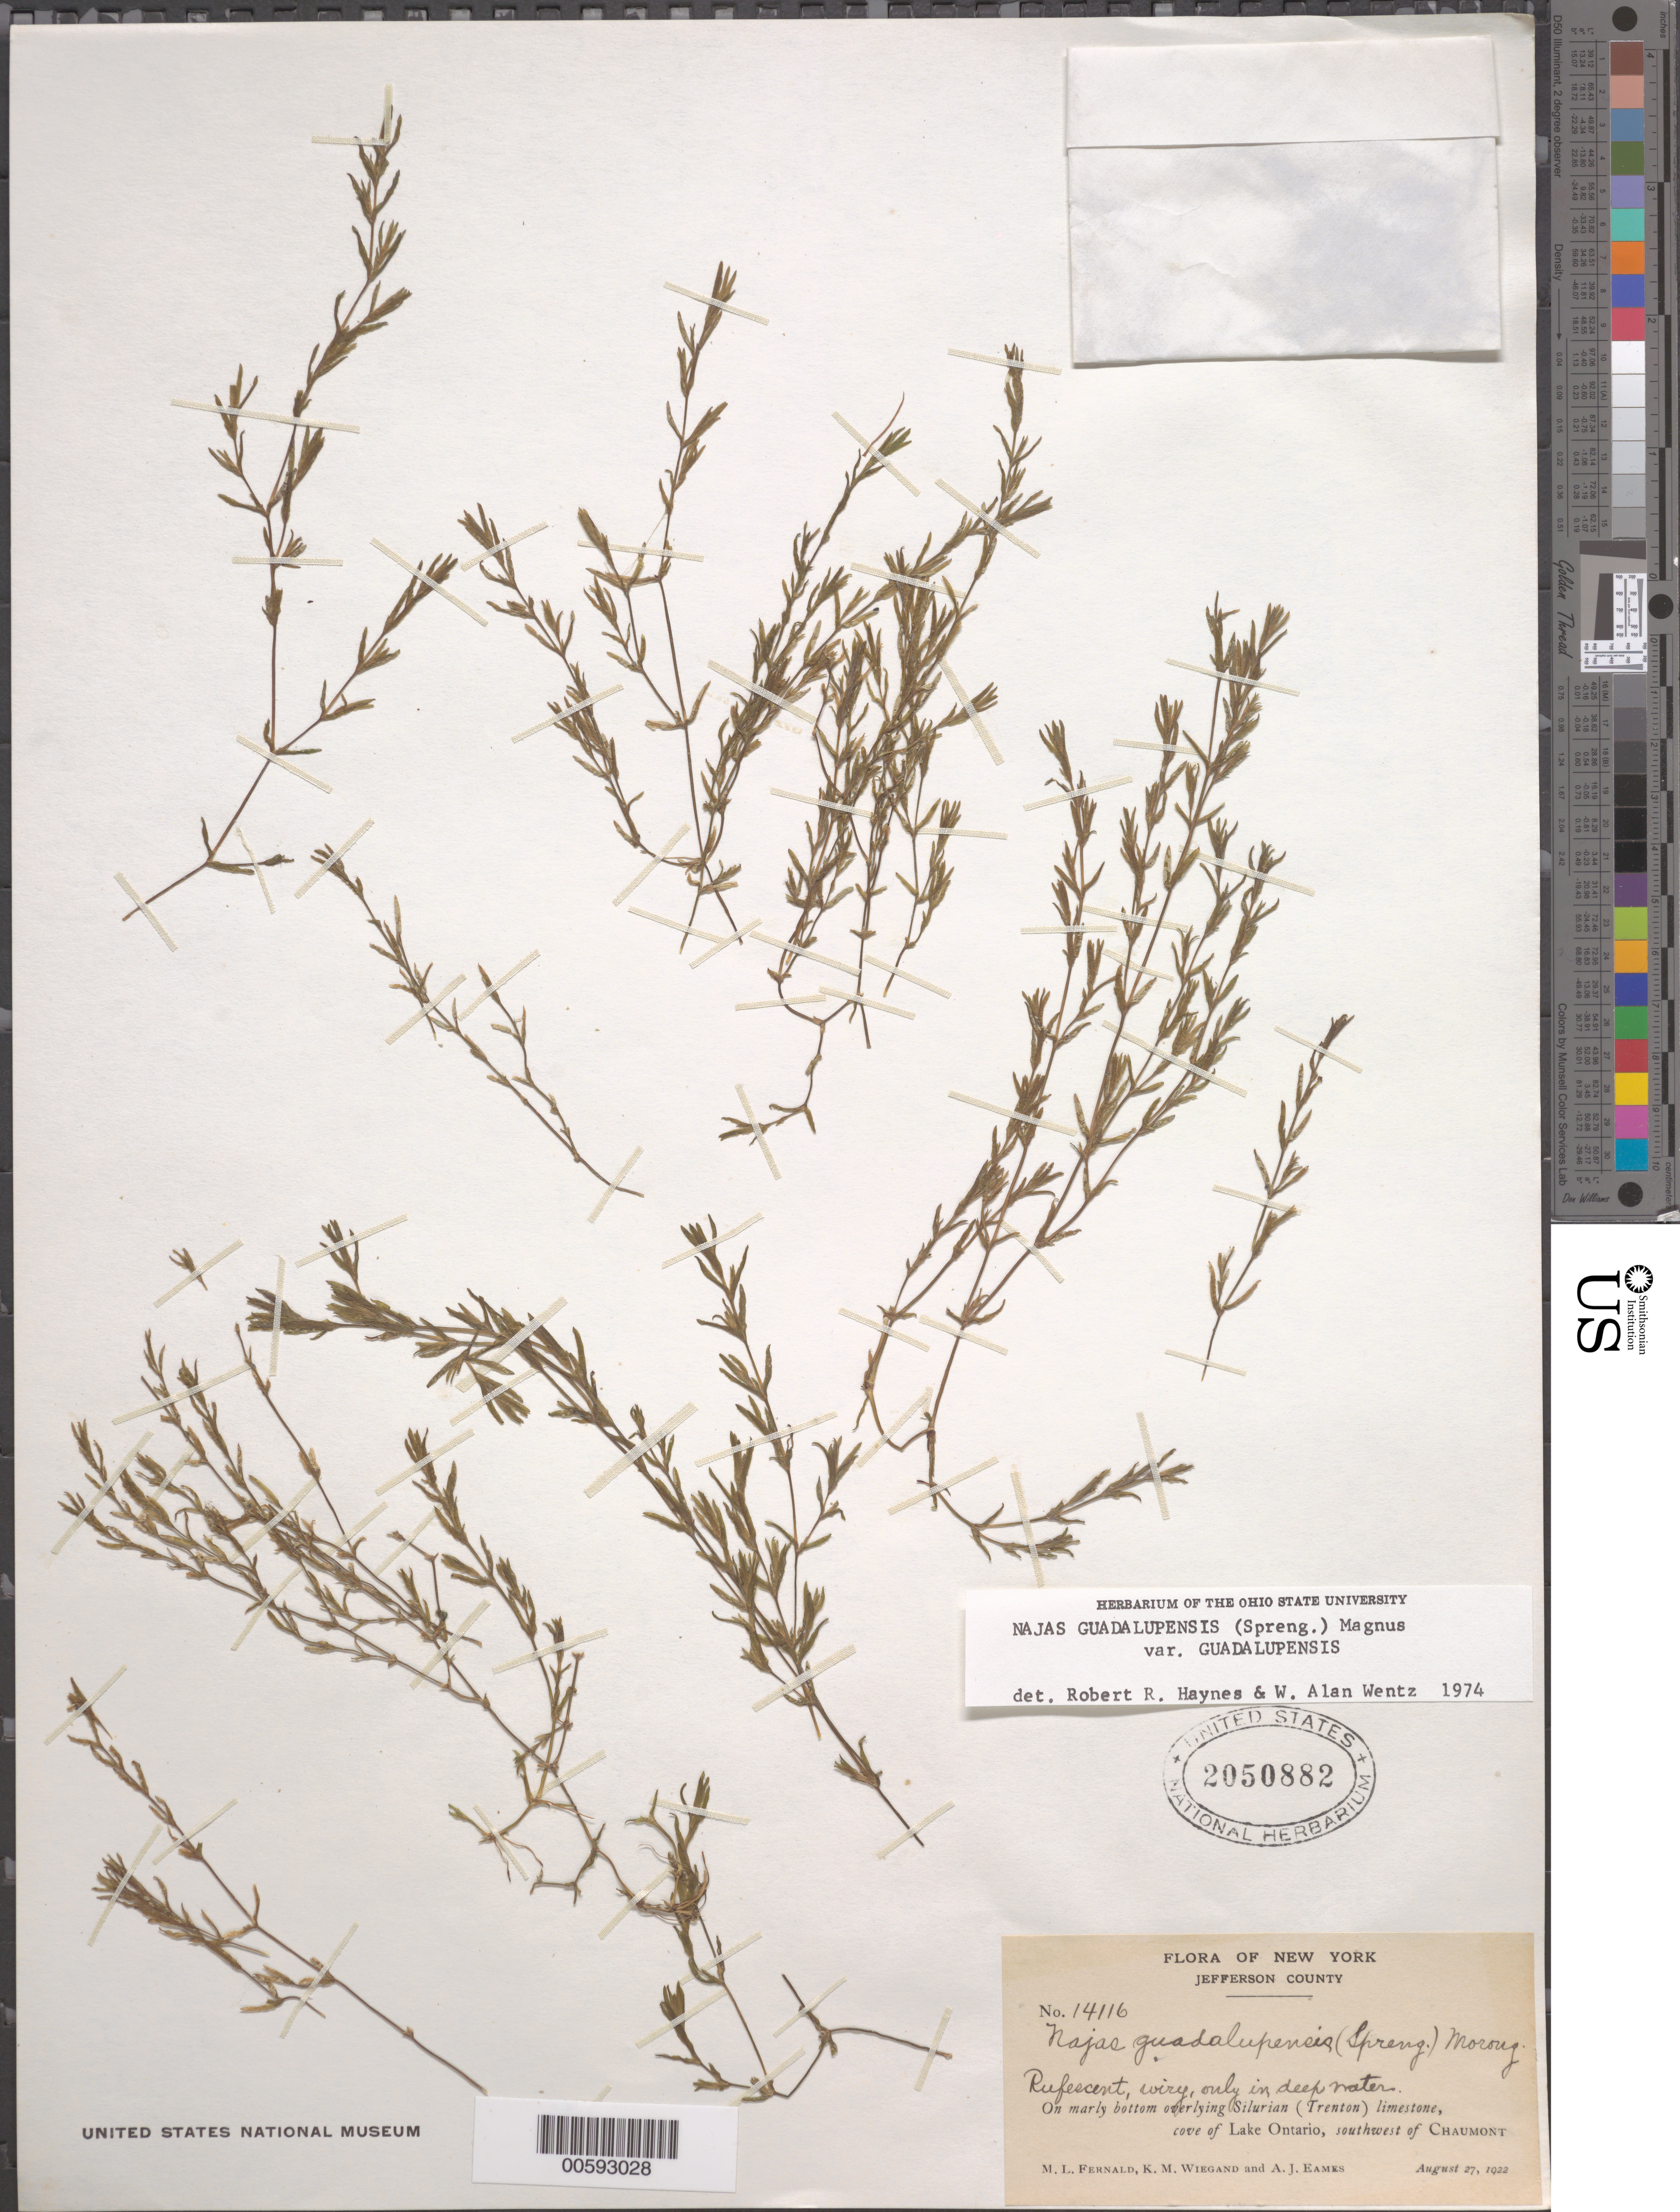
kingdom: Plantae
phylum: Tracheophyta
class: Liliopsida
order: Alismatales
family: Hydrocharitaceae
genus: Najas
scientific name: Najas guadalupensis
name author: (Spreng.) Magnus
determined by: Haynes, R. R.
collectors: M. L. Fernald, K. M. Wiegand & A. J. Eames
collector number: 14116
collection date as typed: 27 Aug 1922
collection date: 1922-08-27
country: United States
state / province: New York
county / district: Jefferson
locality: Silurian (Trenton), cove f Lake Ontario, SW of Chaumont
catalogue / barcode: US 2050882